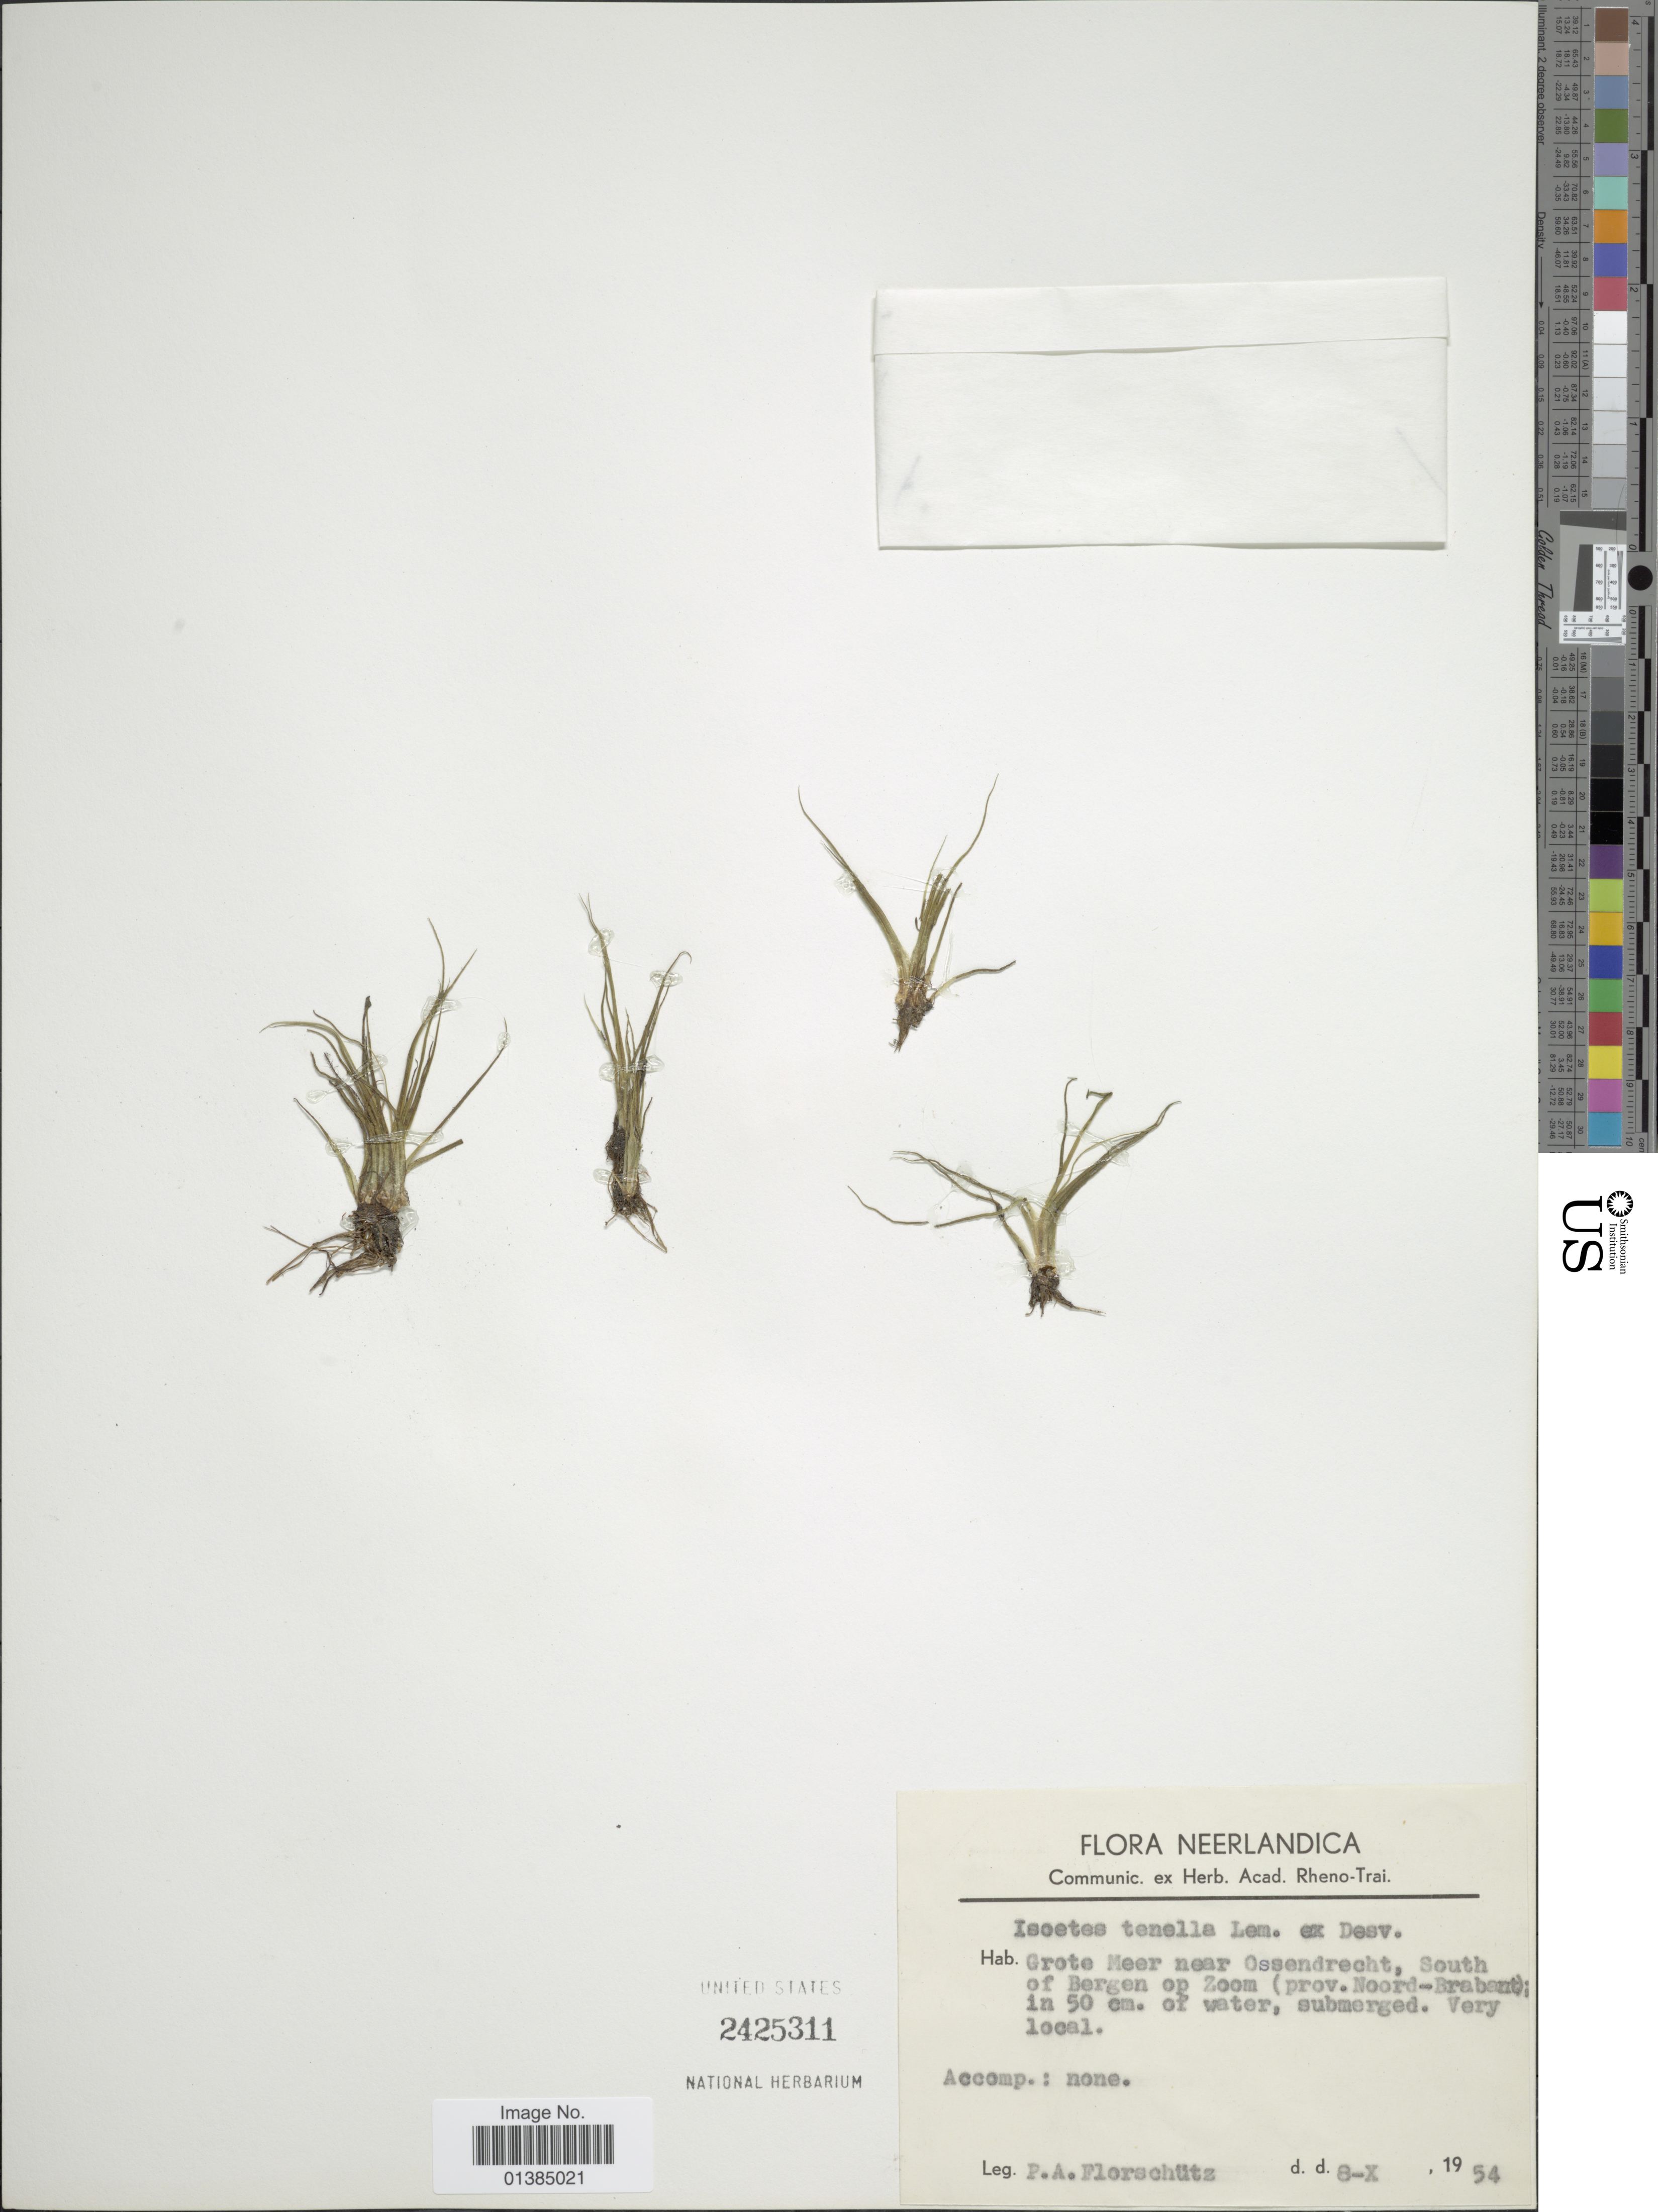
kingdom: Plantae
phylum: Tracheophyta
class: Lycopodiopsida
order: Isoetales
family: Isoetaceae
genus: Isoetes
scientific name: Isoetes lacustris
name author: L.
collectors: P. Florschütz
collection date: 1954-10-08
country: Netherlands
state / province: Noord Brabant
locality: Grote Meer near Ossendrecht, South of Bergen op Zoom.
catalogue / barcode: US 2425311